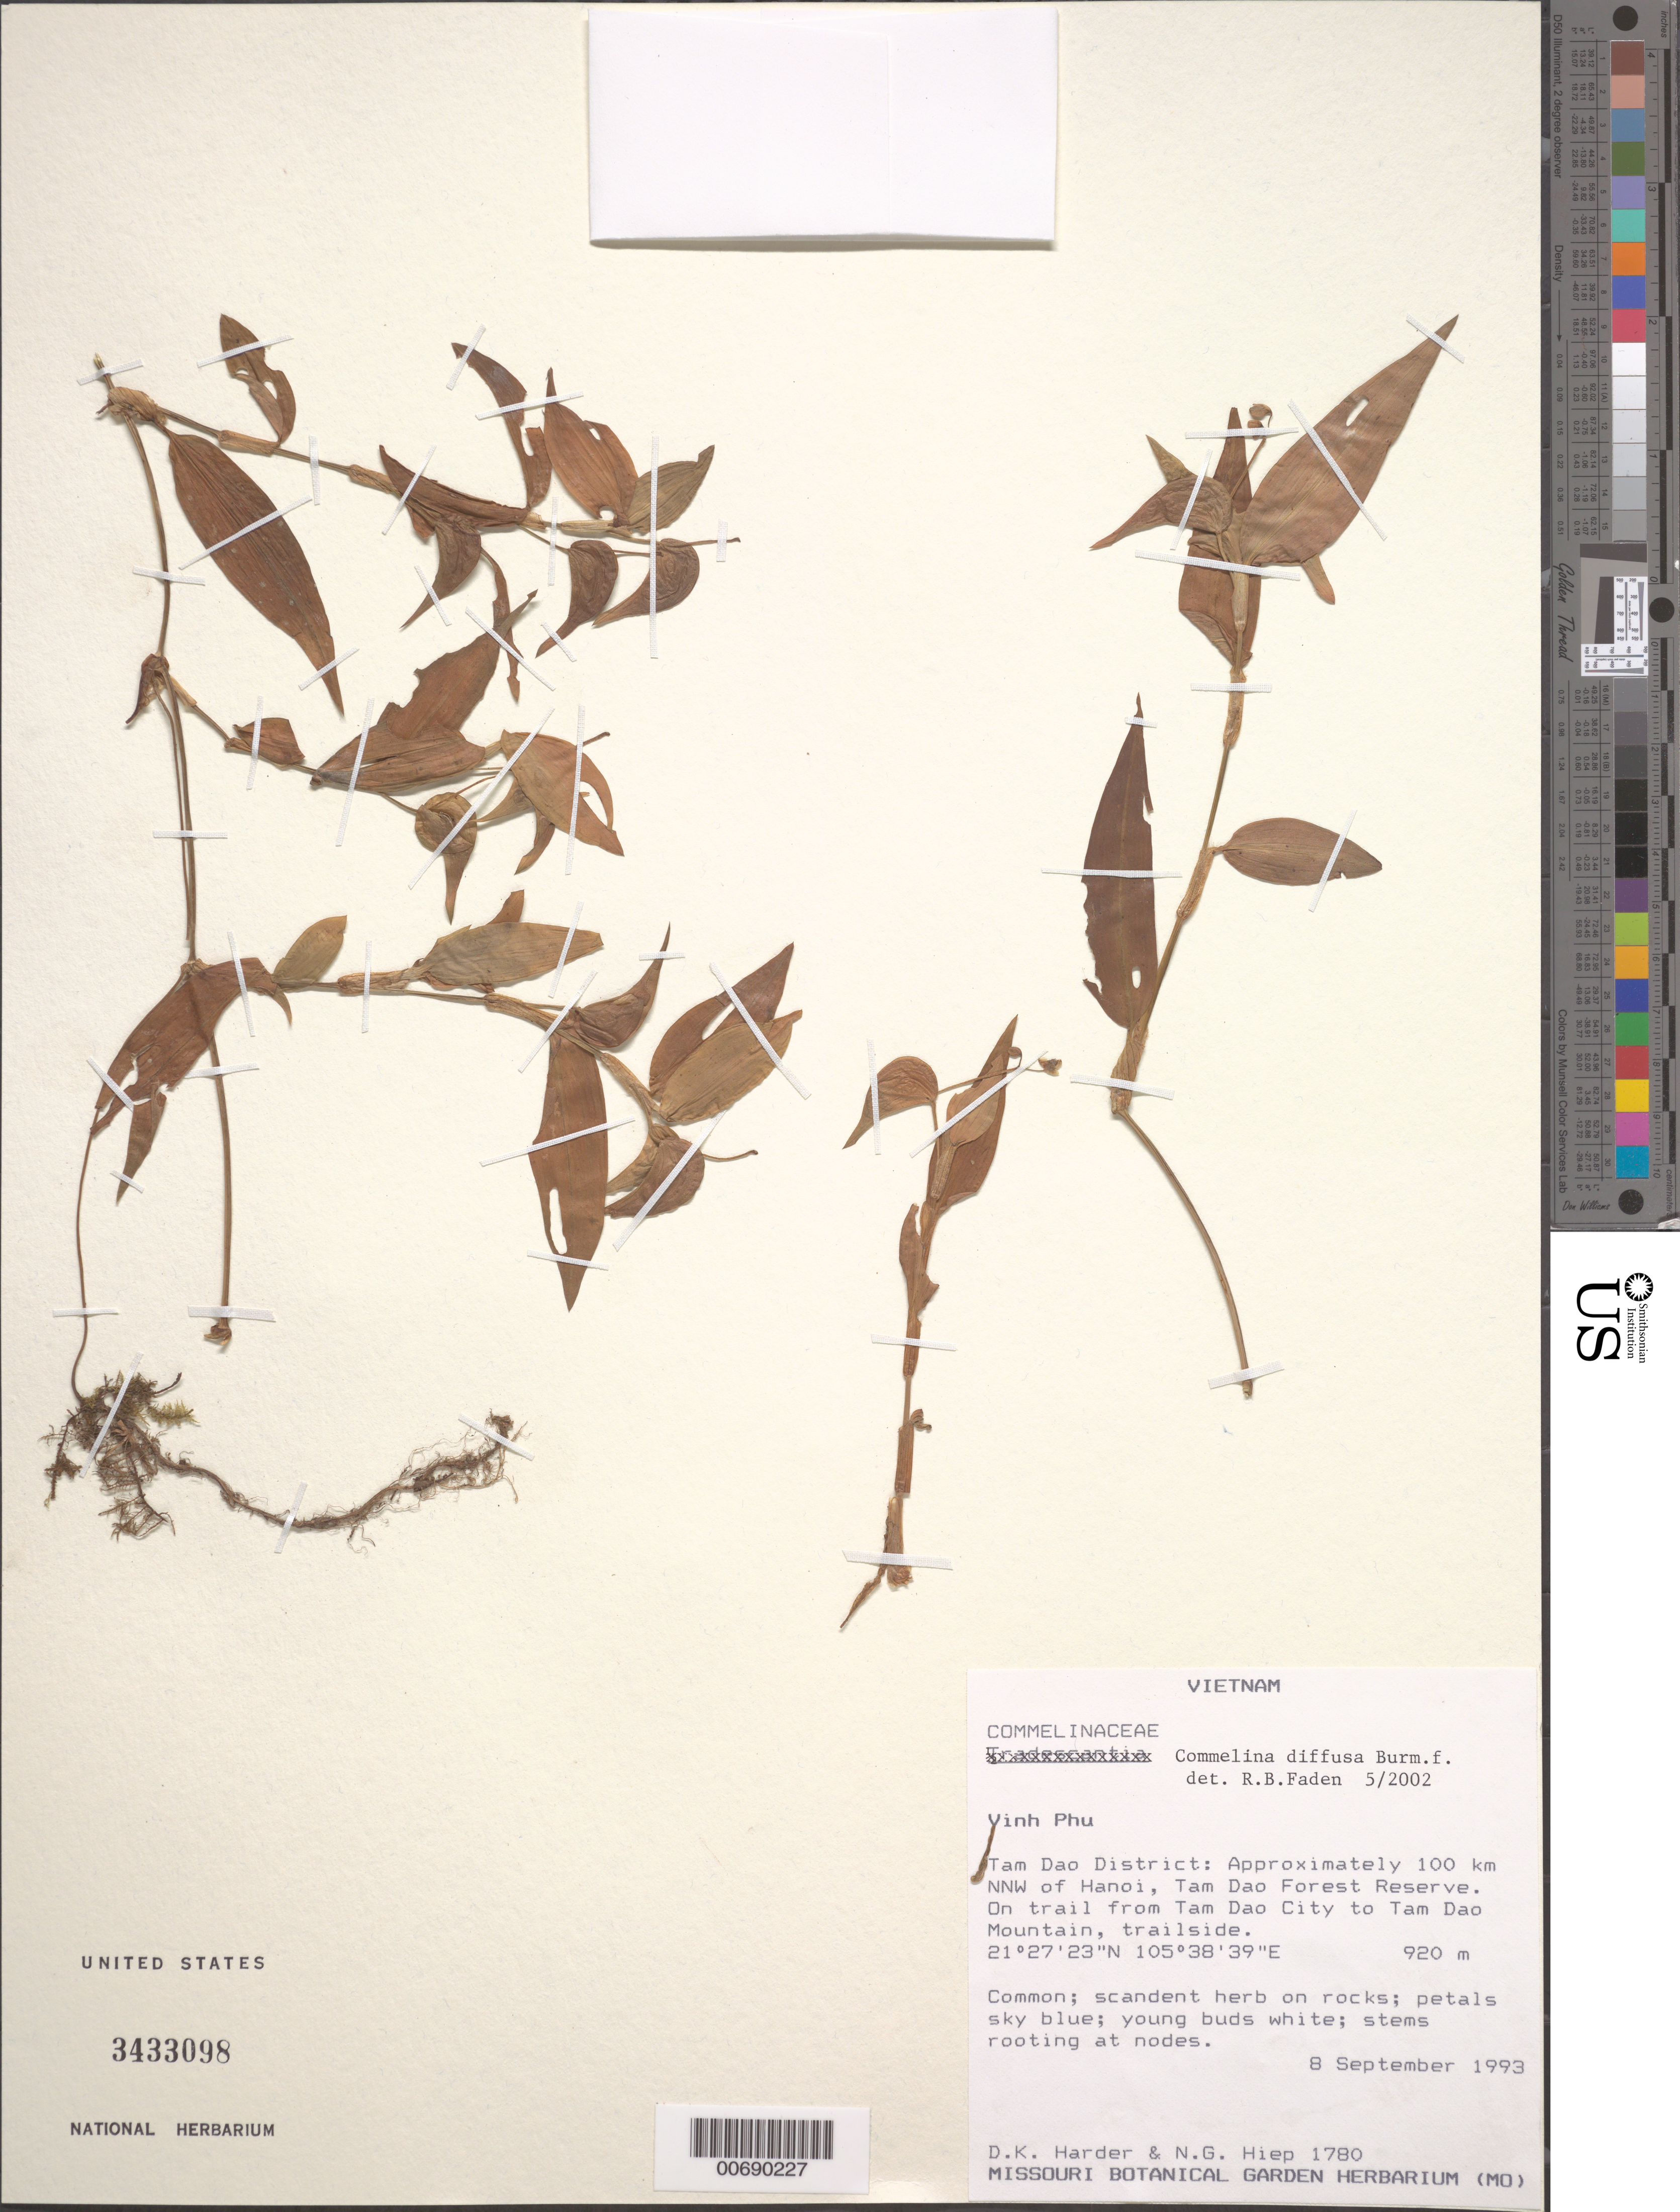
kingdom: Plantae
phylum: Tracheophyta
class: Liliopsida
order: Commelinales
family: Commelinaceae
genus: Commelina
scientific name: Commelina diffusa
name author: Burm. f.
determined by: Faden, Robert B., (US), Smithsonian Institution - National Museum of Natural History (UNITED STATES)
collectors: D. Harder & N. T. Hiep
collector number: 1780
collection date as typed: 08 Sep 1993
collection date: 1993-09-08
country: Vietnam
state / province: Vinh Phúc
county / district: Tam Ðao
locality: Tam Dao Dist., NNW of Hanoi, Tam Dao Forest Reserve.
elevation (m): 920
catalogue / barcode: US 3433098